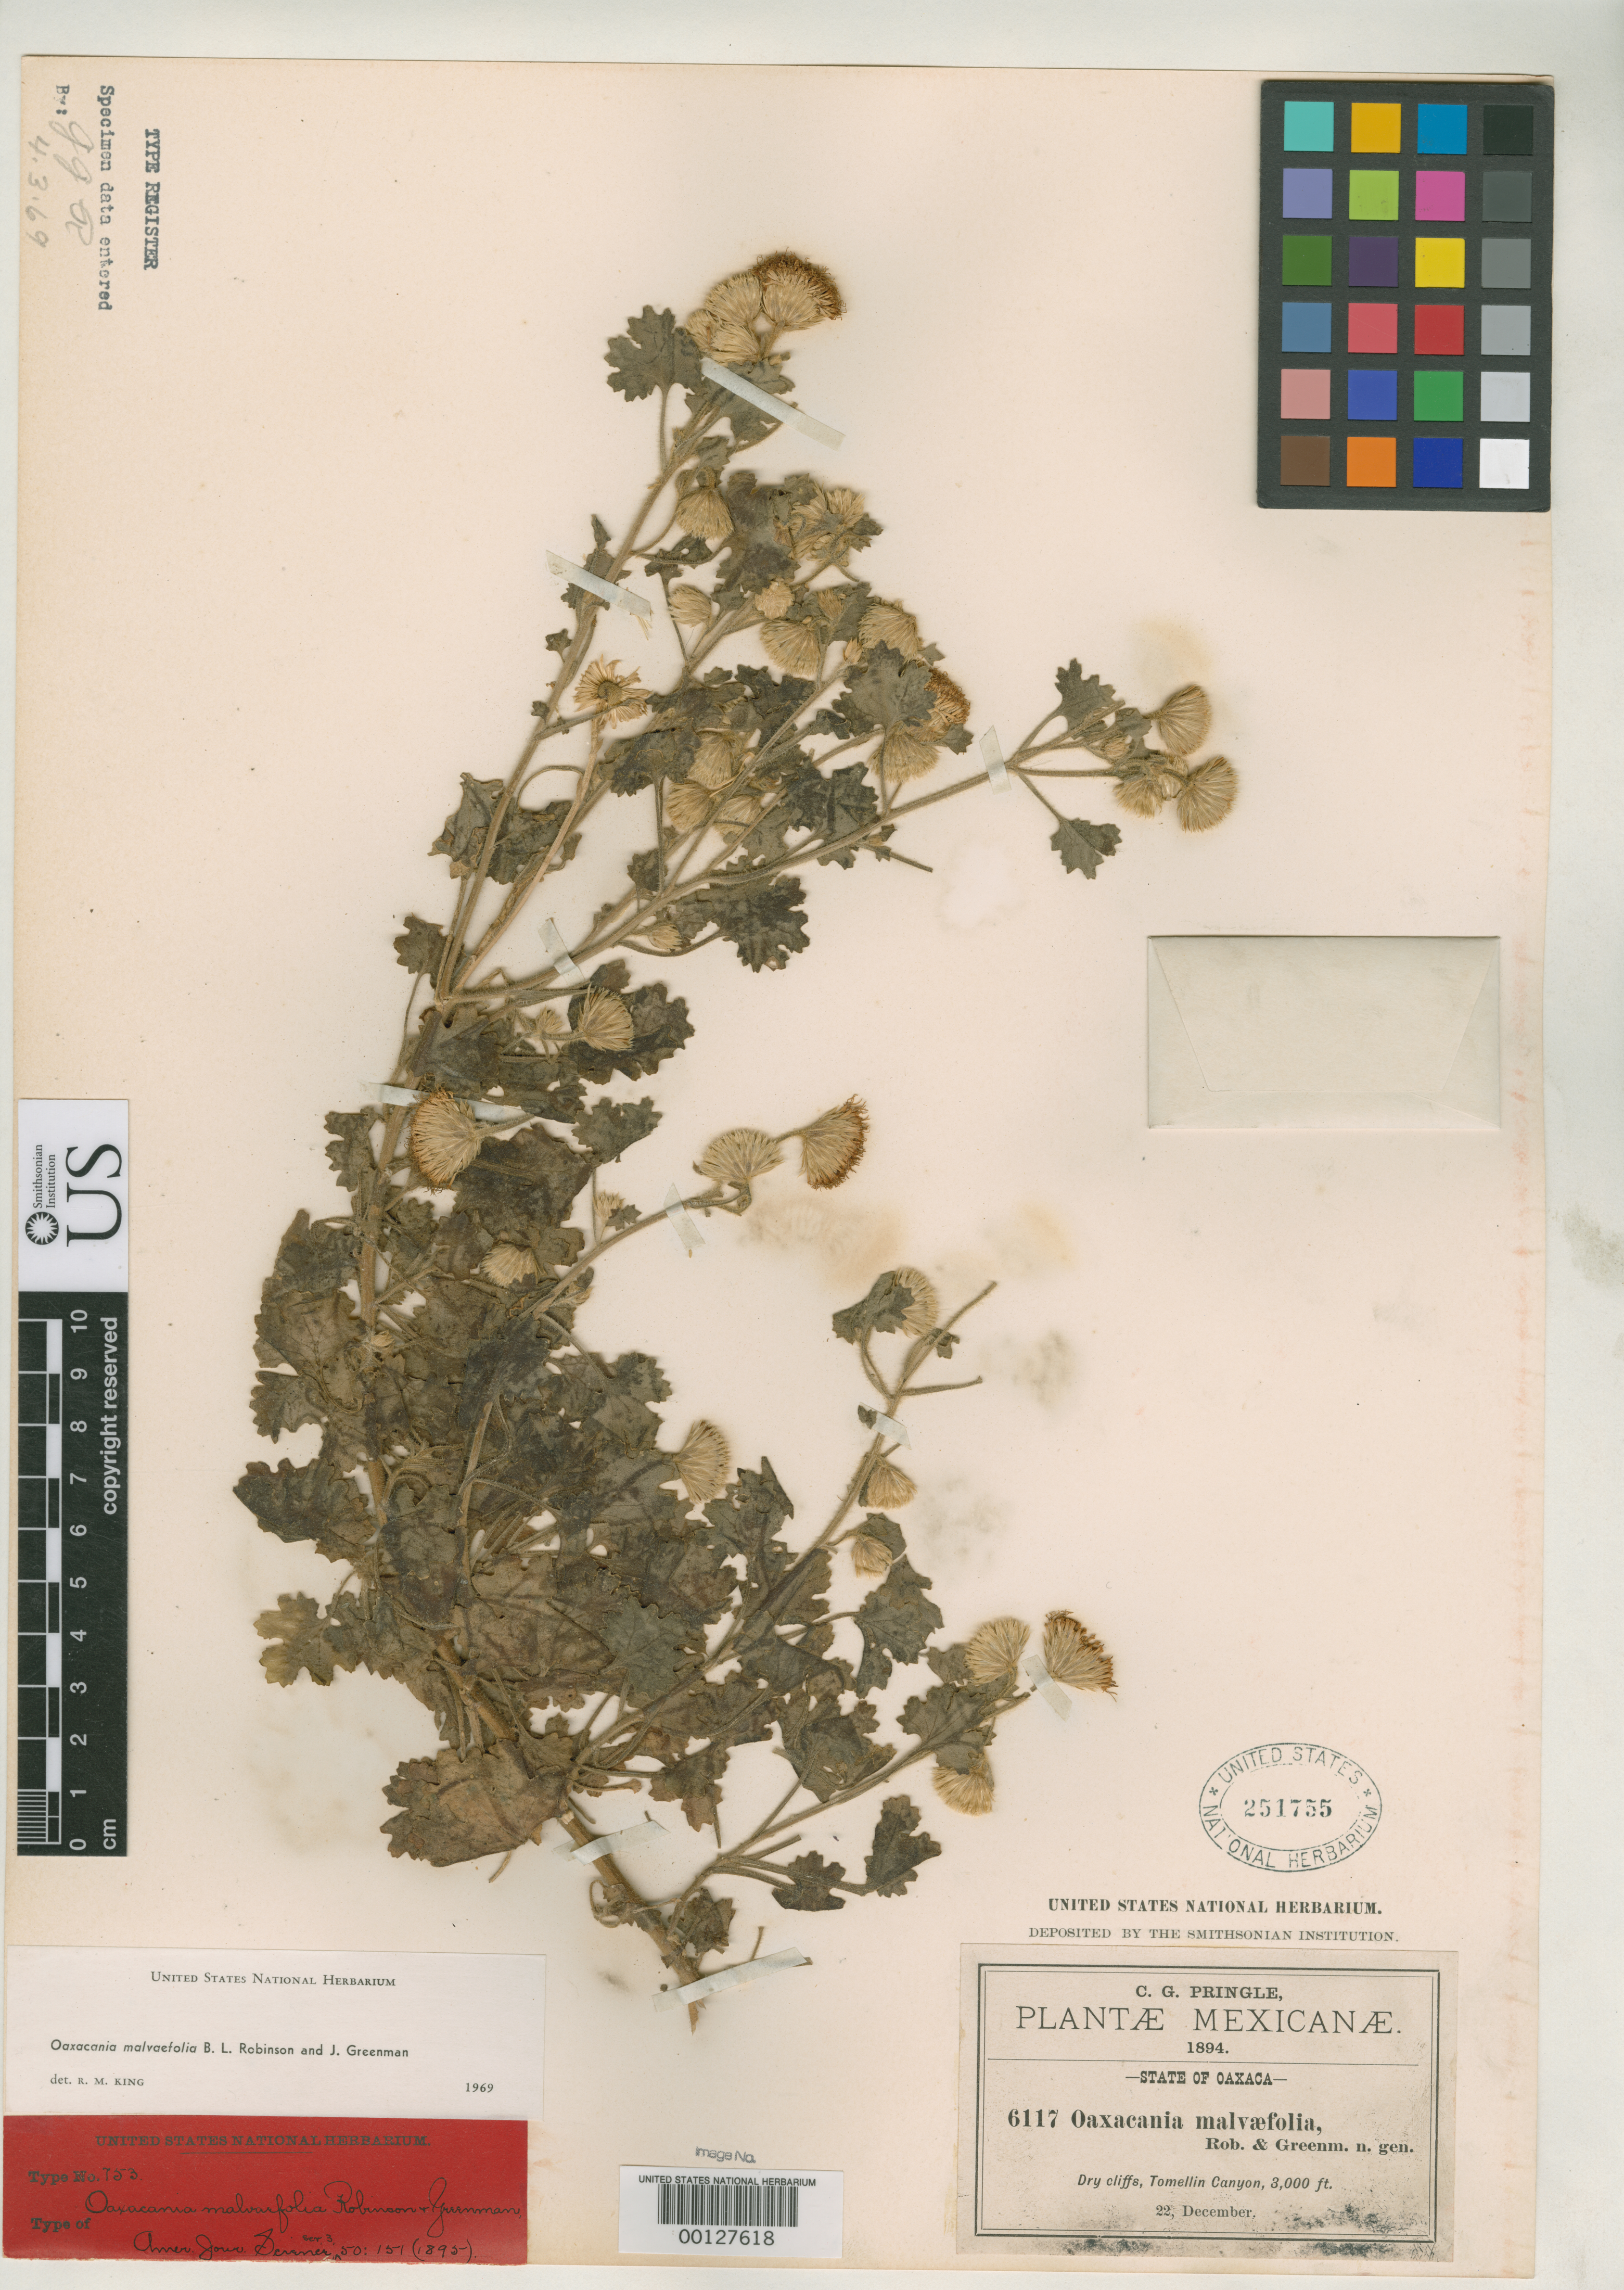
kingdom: Plantae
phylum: Tracheophyta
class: Magnoliopsida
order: Asterales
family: Asteraceae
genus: Oaxacania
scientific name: Oaxacania malvifolia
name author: B.L. Rob. & Greenm.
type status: Isotype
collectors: C. G. Pringle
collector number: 6117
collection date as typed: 22 Dec 1894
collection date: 1894-12-22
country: Mexico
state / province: Oaxaca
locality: Tomellin Canyon.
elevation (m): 914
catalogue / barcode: US 251755